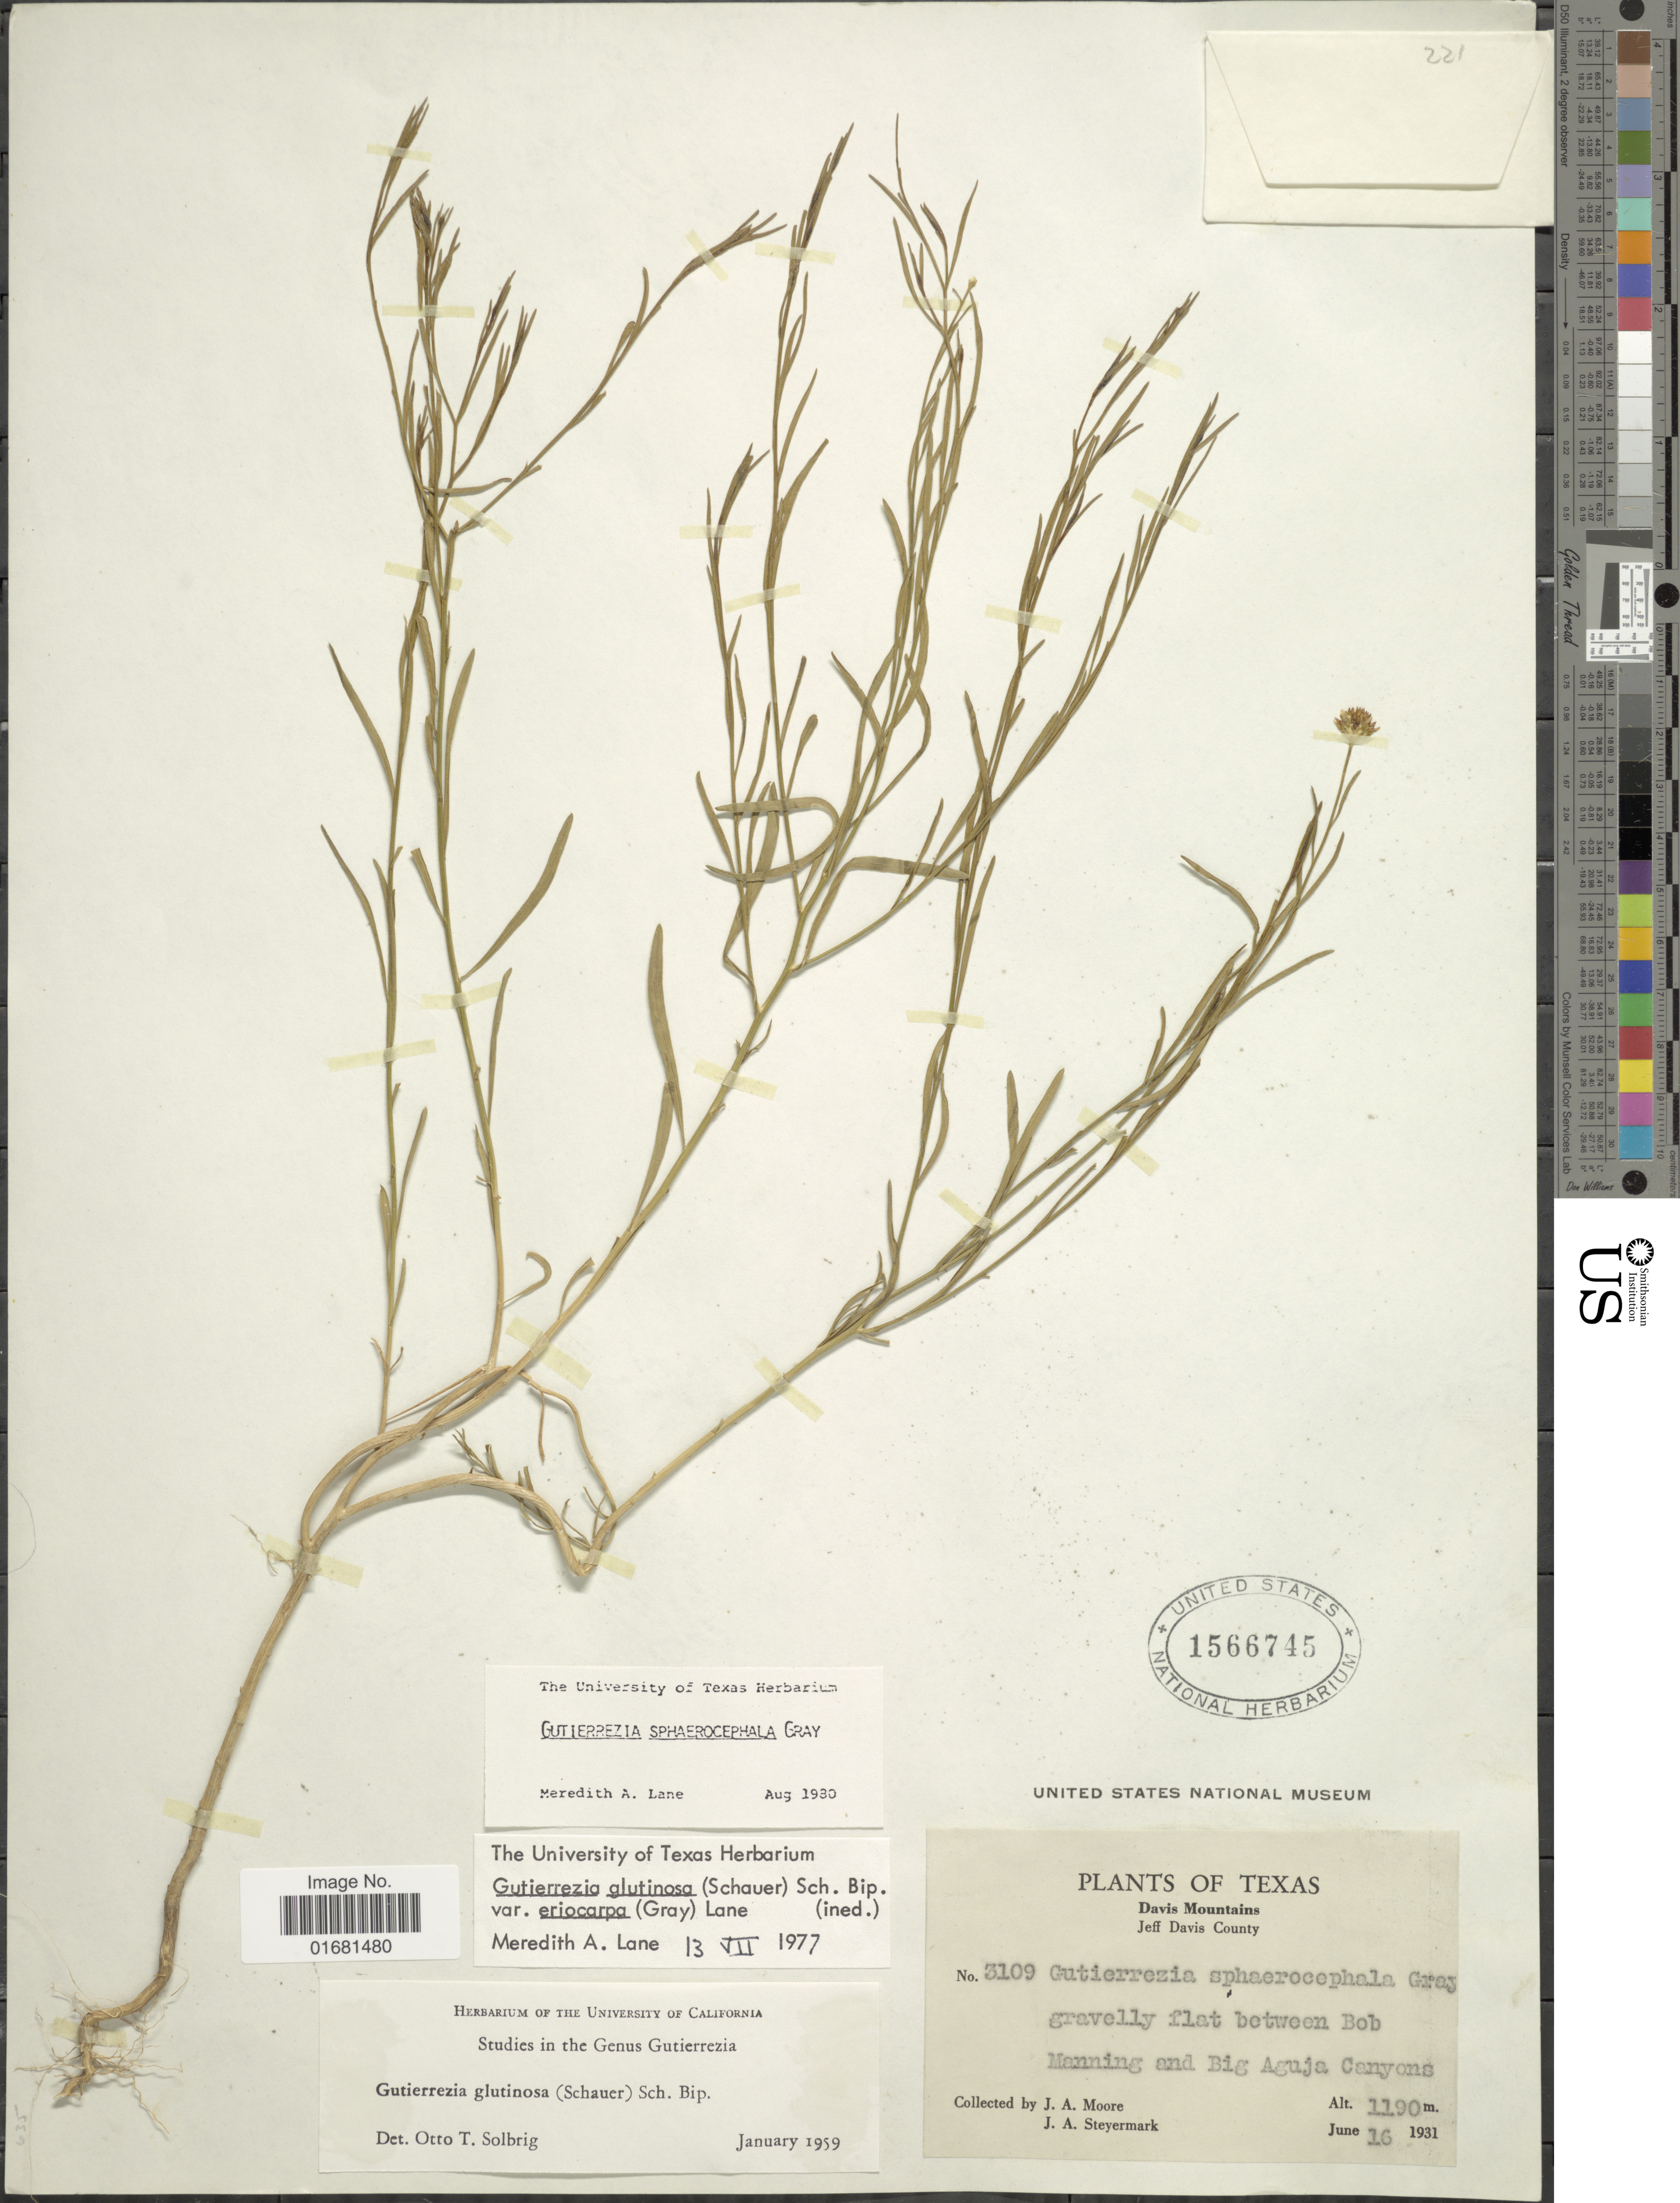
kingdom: Plantae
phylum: Tracheophyta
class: Magnoliopsida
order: Asterales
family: Asteraceae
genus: Gutierrezia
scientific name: Gutierrezia sphaerocephala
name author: A. Gray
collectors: J. A. Moore & J. Steyermark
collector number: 3109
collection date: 1931-06-16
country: United States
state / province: Texas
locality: Texas. Davis Mountains. Jeff Davis County, gravelly flat between Bob Manning and Big Aguja Canyons.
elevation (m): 1190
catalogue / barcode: US 1566745